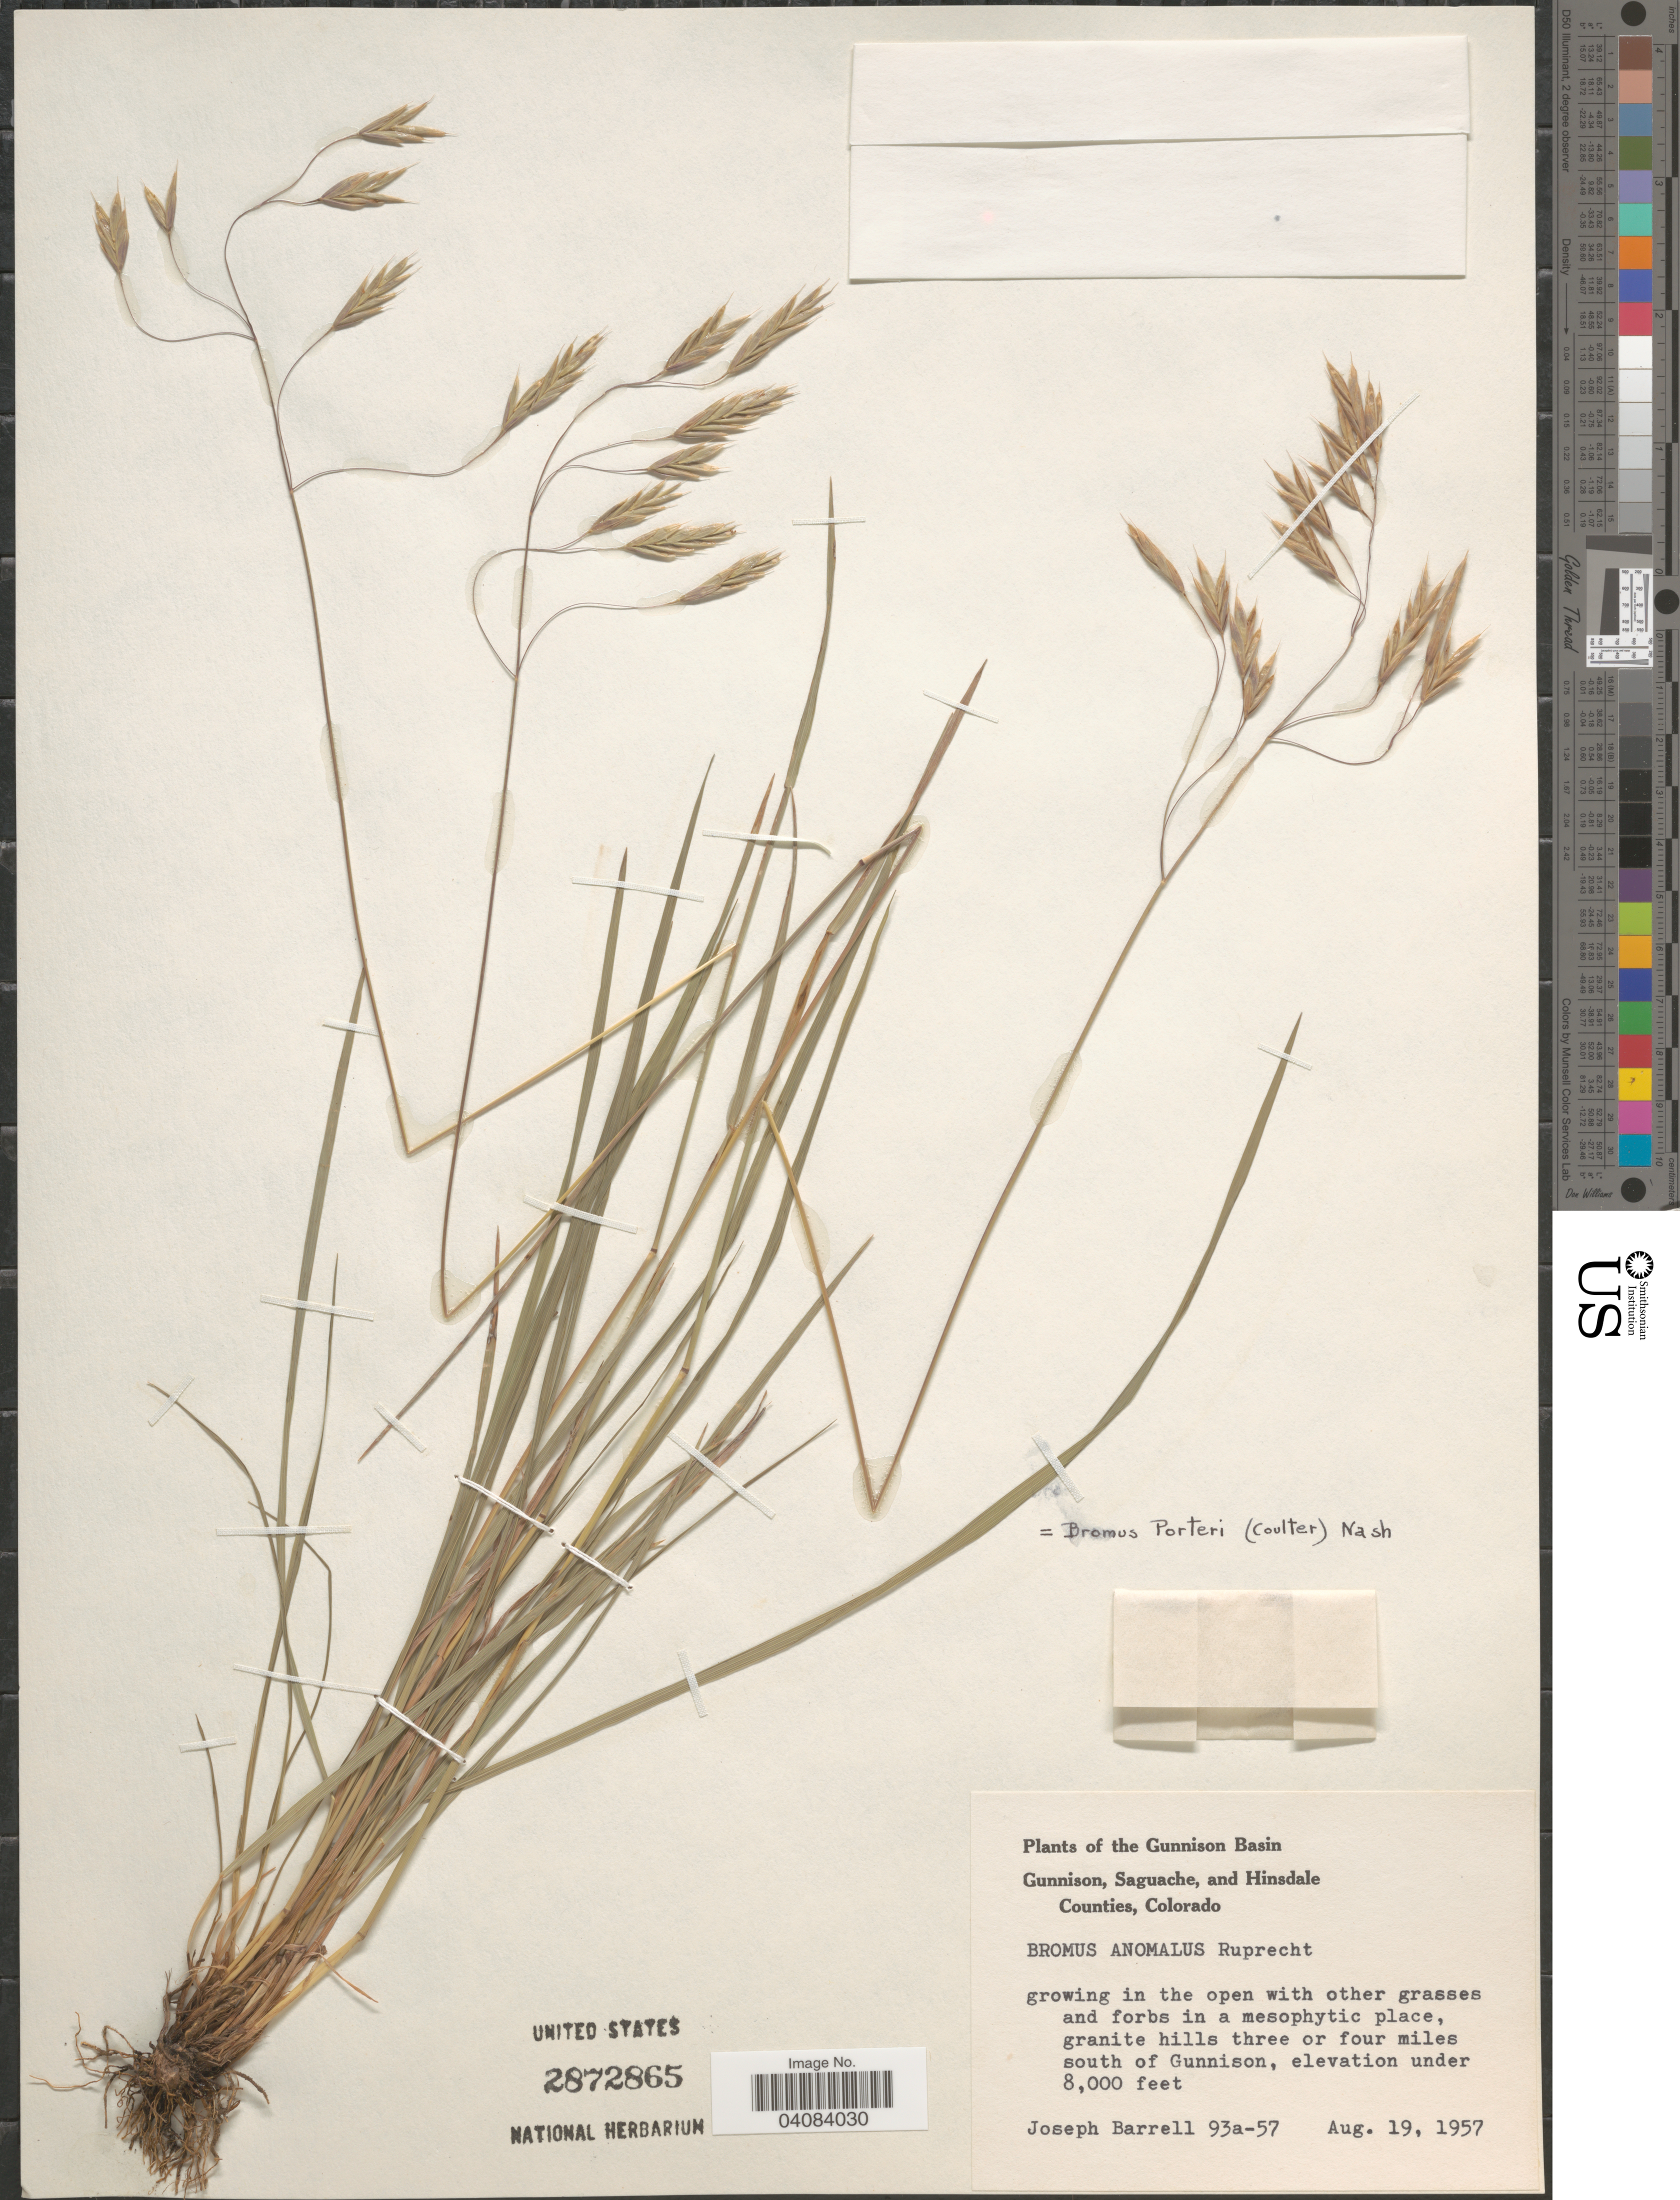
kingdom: Plantae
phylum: Tracheophyta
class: Liliopsida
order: Poales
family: Poaceae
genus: Bromus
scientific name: Bromus porteri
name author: (J.M. Coult.) Nash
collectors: J. Barrell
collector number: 93a-57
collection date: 1957-08-19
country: United States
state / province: Colorado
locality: The Gunnison Basin. Growing in the open with other grasses and forbs in a mesophytic place, granite hills three or four miles south of Gunnison.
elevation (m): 2438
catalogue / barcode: US 2872865